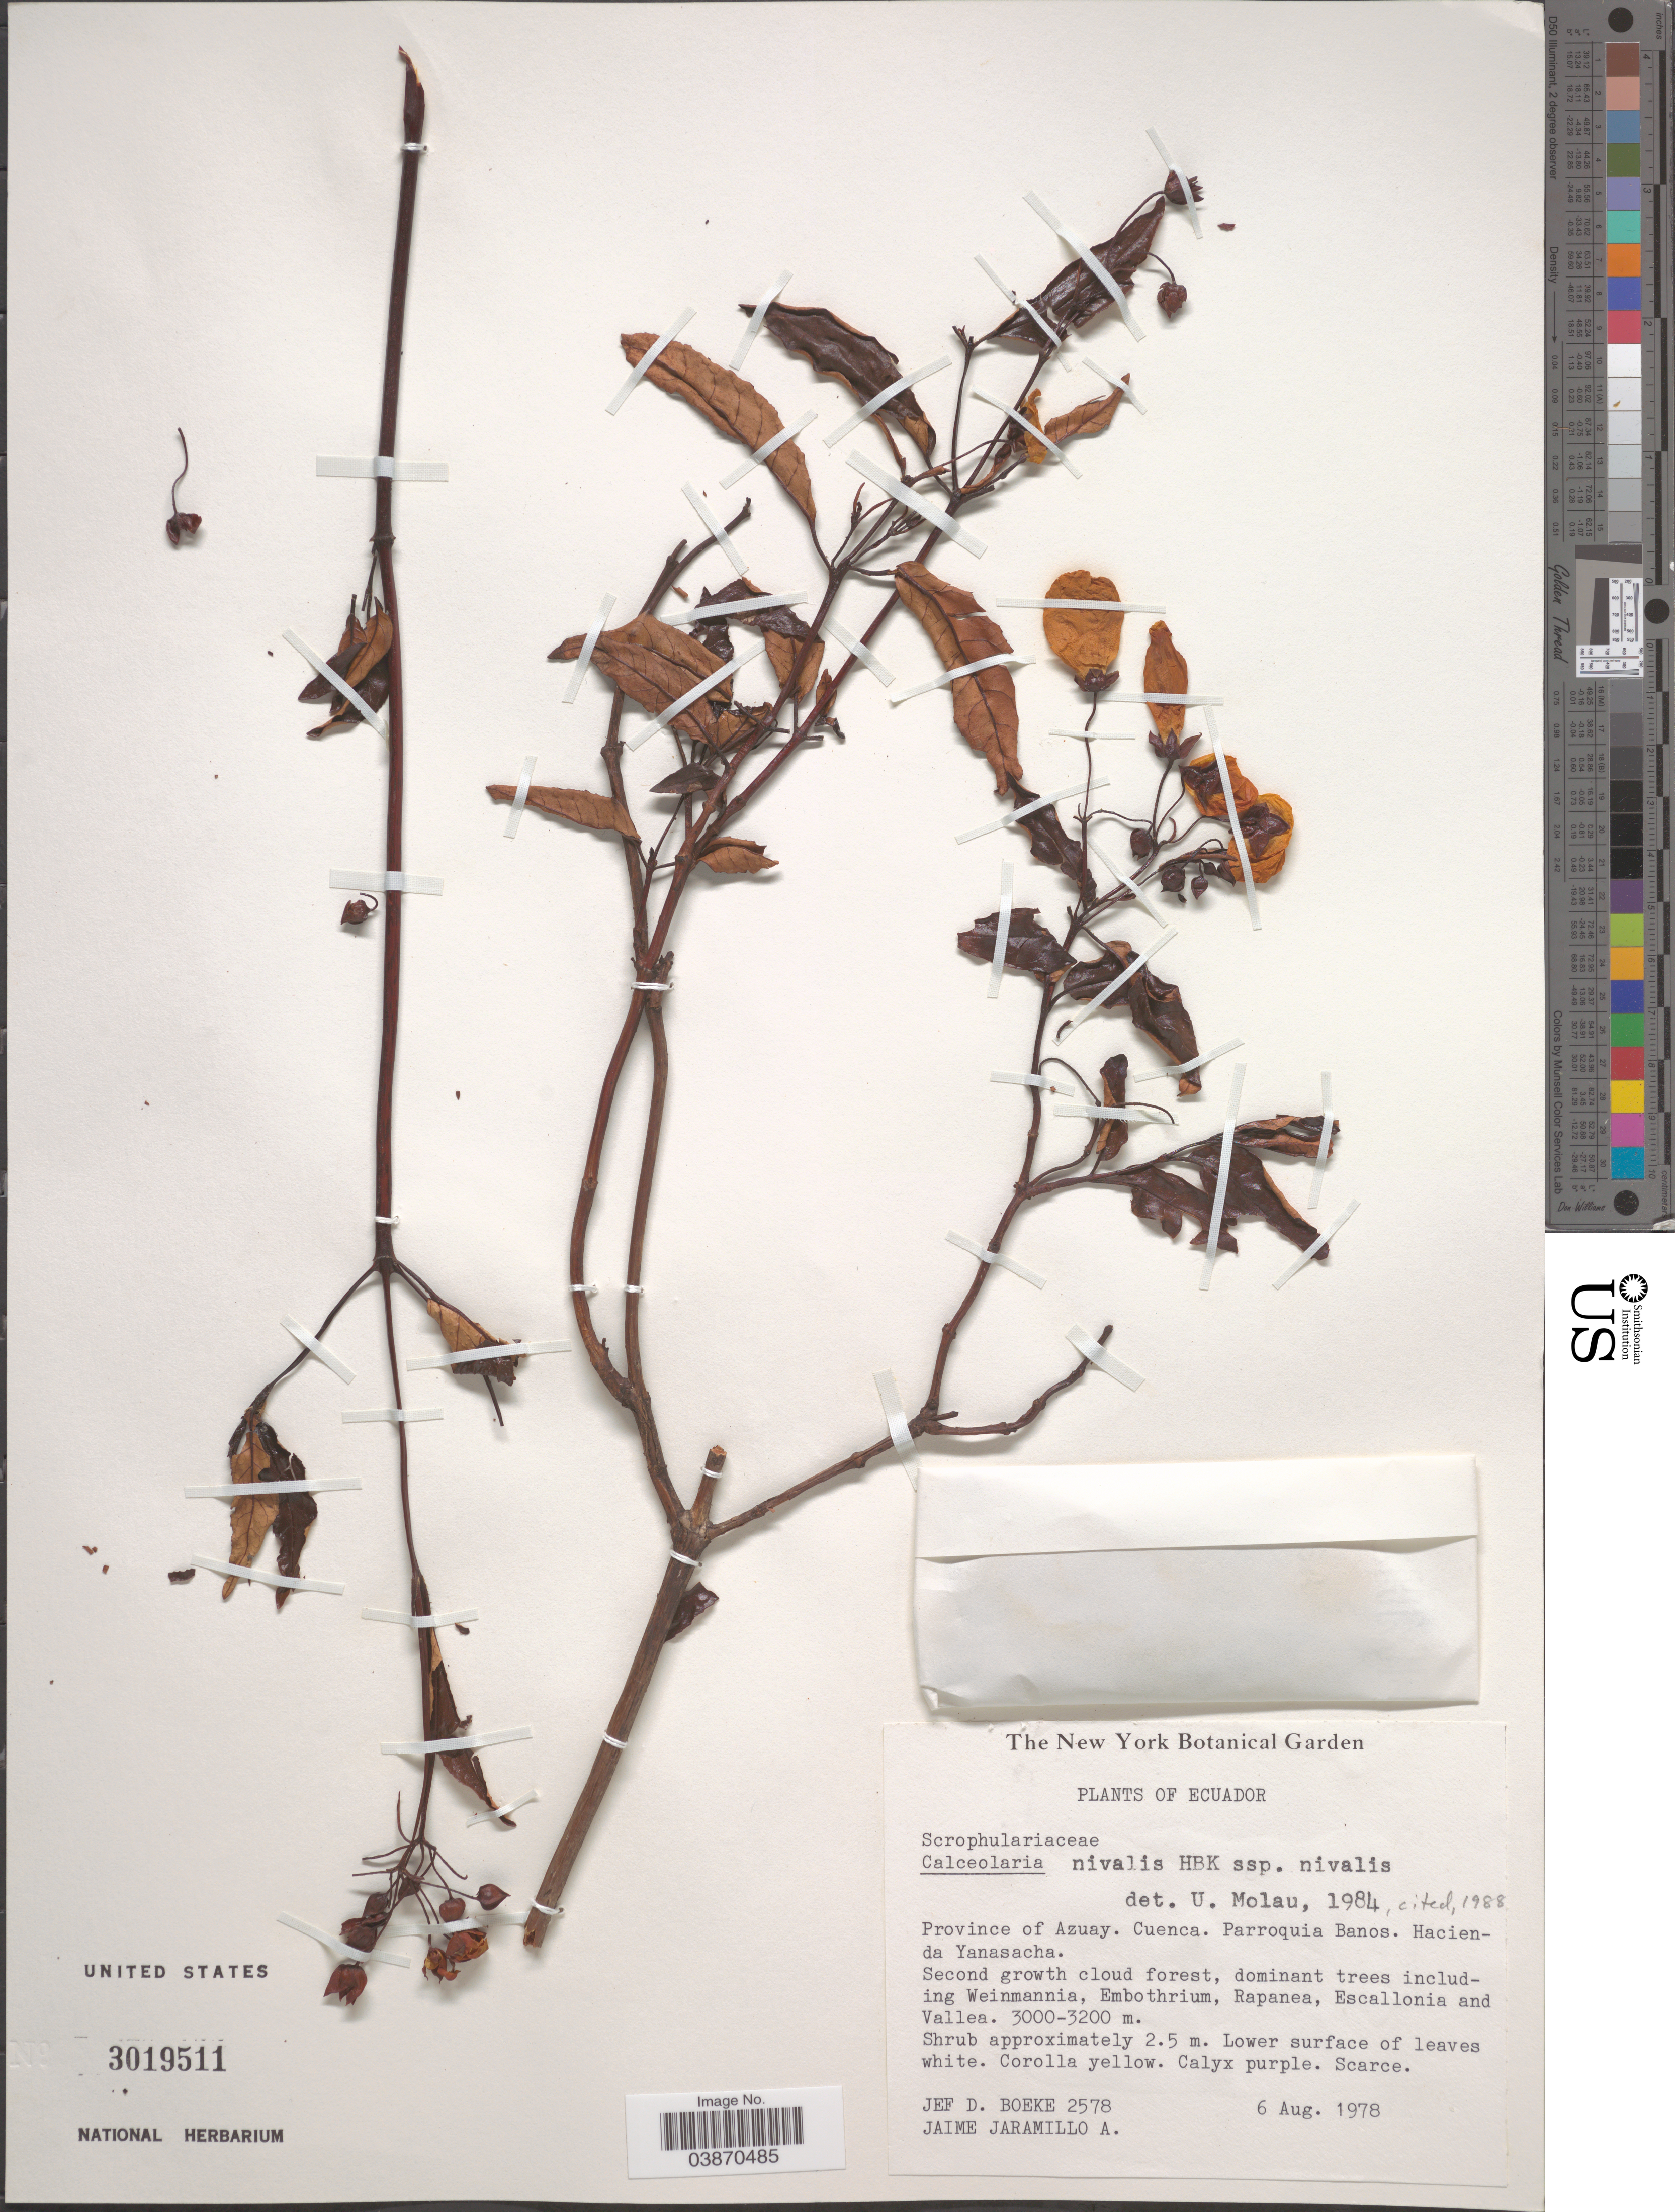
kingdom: Plantae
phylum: Tracheophyta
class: Magnoliopsida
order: Lamiales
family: Calceolariaceae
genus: Calceolaria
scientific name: Calceolaria nivalis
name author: Kunth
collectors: J. Boeke & J. L. Jaramillo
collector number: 2578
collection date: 1978-08-06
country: Ecuador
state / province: Azuay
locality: Cuenca. Parroquia Banos. Hacienda Yanasacha.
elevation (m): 3000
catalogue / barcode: US 3019511